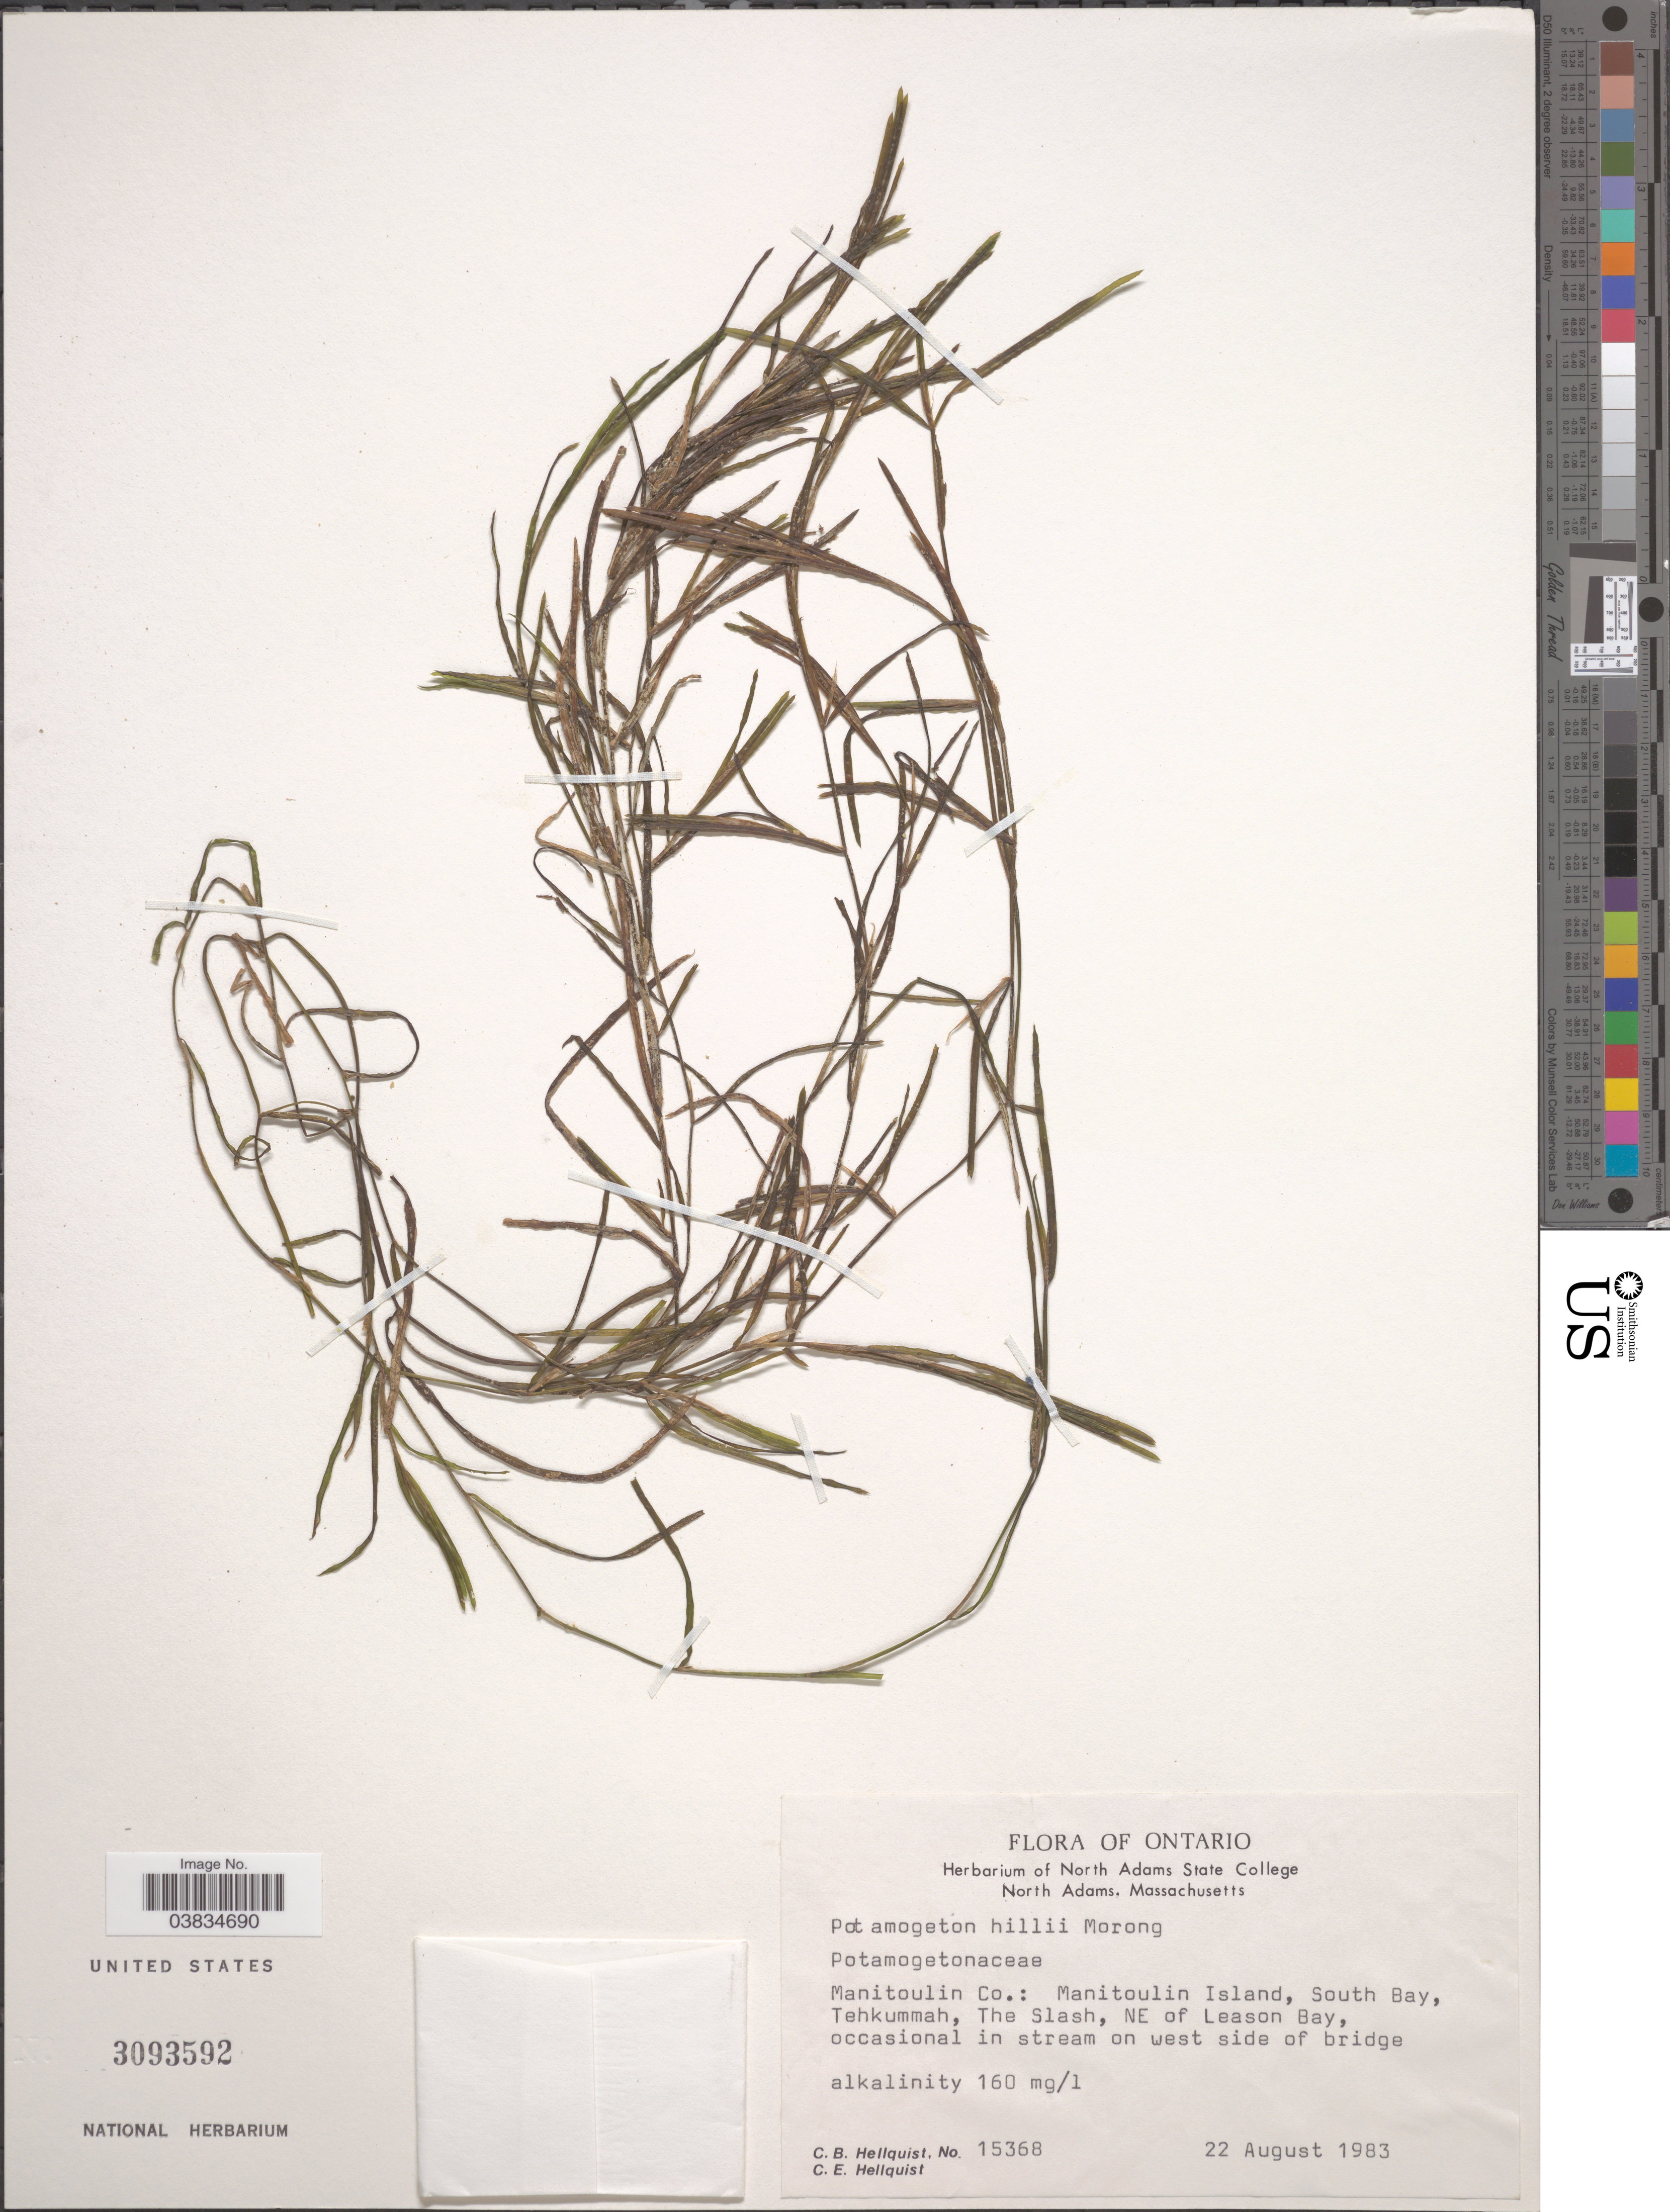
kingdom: Plantae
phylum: Tracheophyta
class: Liliopsida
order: Alismatales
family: Potamogetonaceae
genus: Potamogeton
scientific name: Potamogeton hillii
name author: Morong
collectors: C. Hellquist & C. Hellquist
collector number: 15368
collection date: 1983-08-22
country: Canada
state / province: Ontario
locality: Manitoulin Co.: Manitoulin Island, South Bay, Tehkummah, The Slash, NE of Leason Bay. Alkalinity 160 mg/1 [unsure placement].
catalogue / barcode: US 3093592